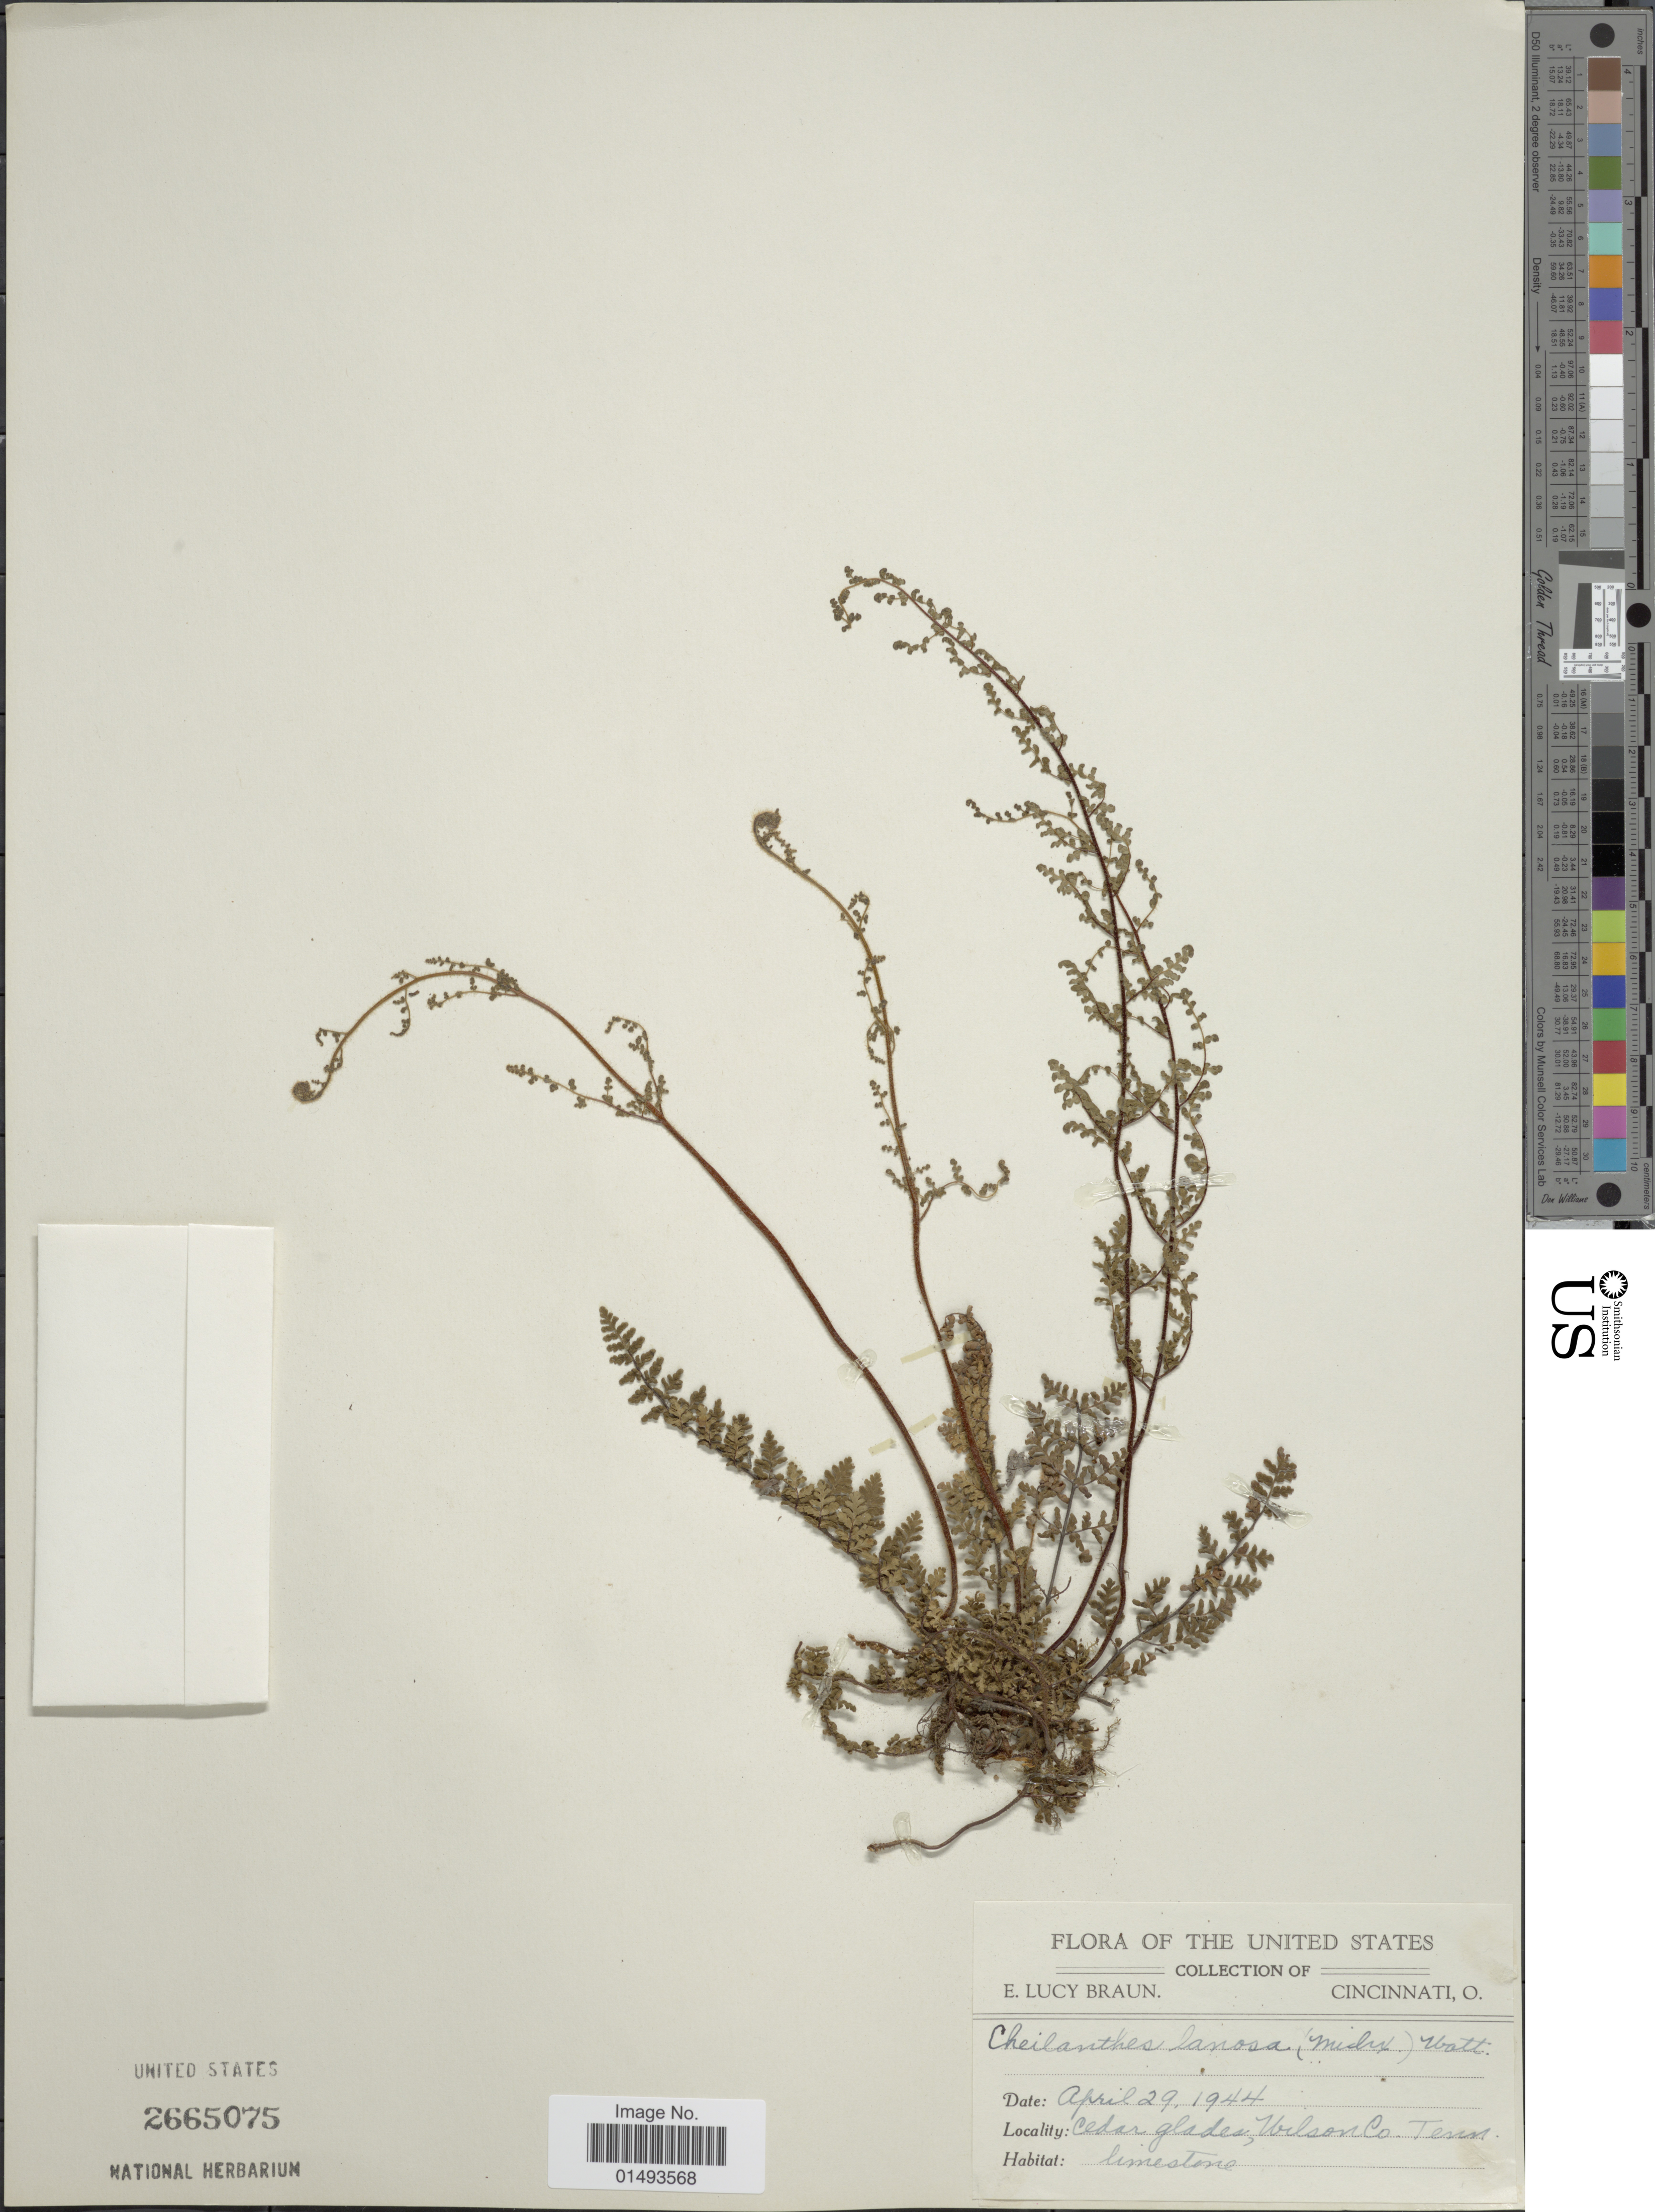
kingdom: Plantae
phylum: Tracheophyta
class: Polypodiopsida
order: Polypodiales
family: Pteridaceae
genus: Myriopteris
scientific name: Myriopteris lanosa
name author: (Michx.) Grusz & Windham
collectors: L. E. Braun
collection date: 1944-04-29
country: United States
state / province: Tennessee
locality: Flora of the United States, Cincinnati, o. , Cedar glades, Wilson Co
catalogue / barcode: US 2665075